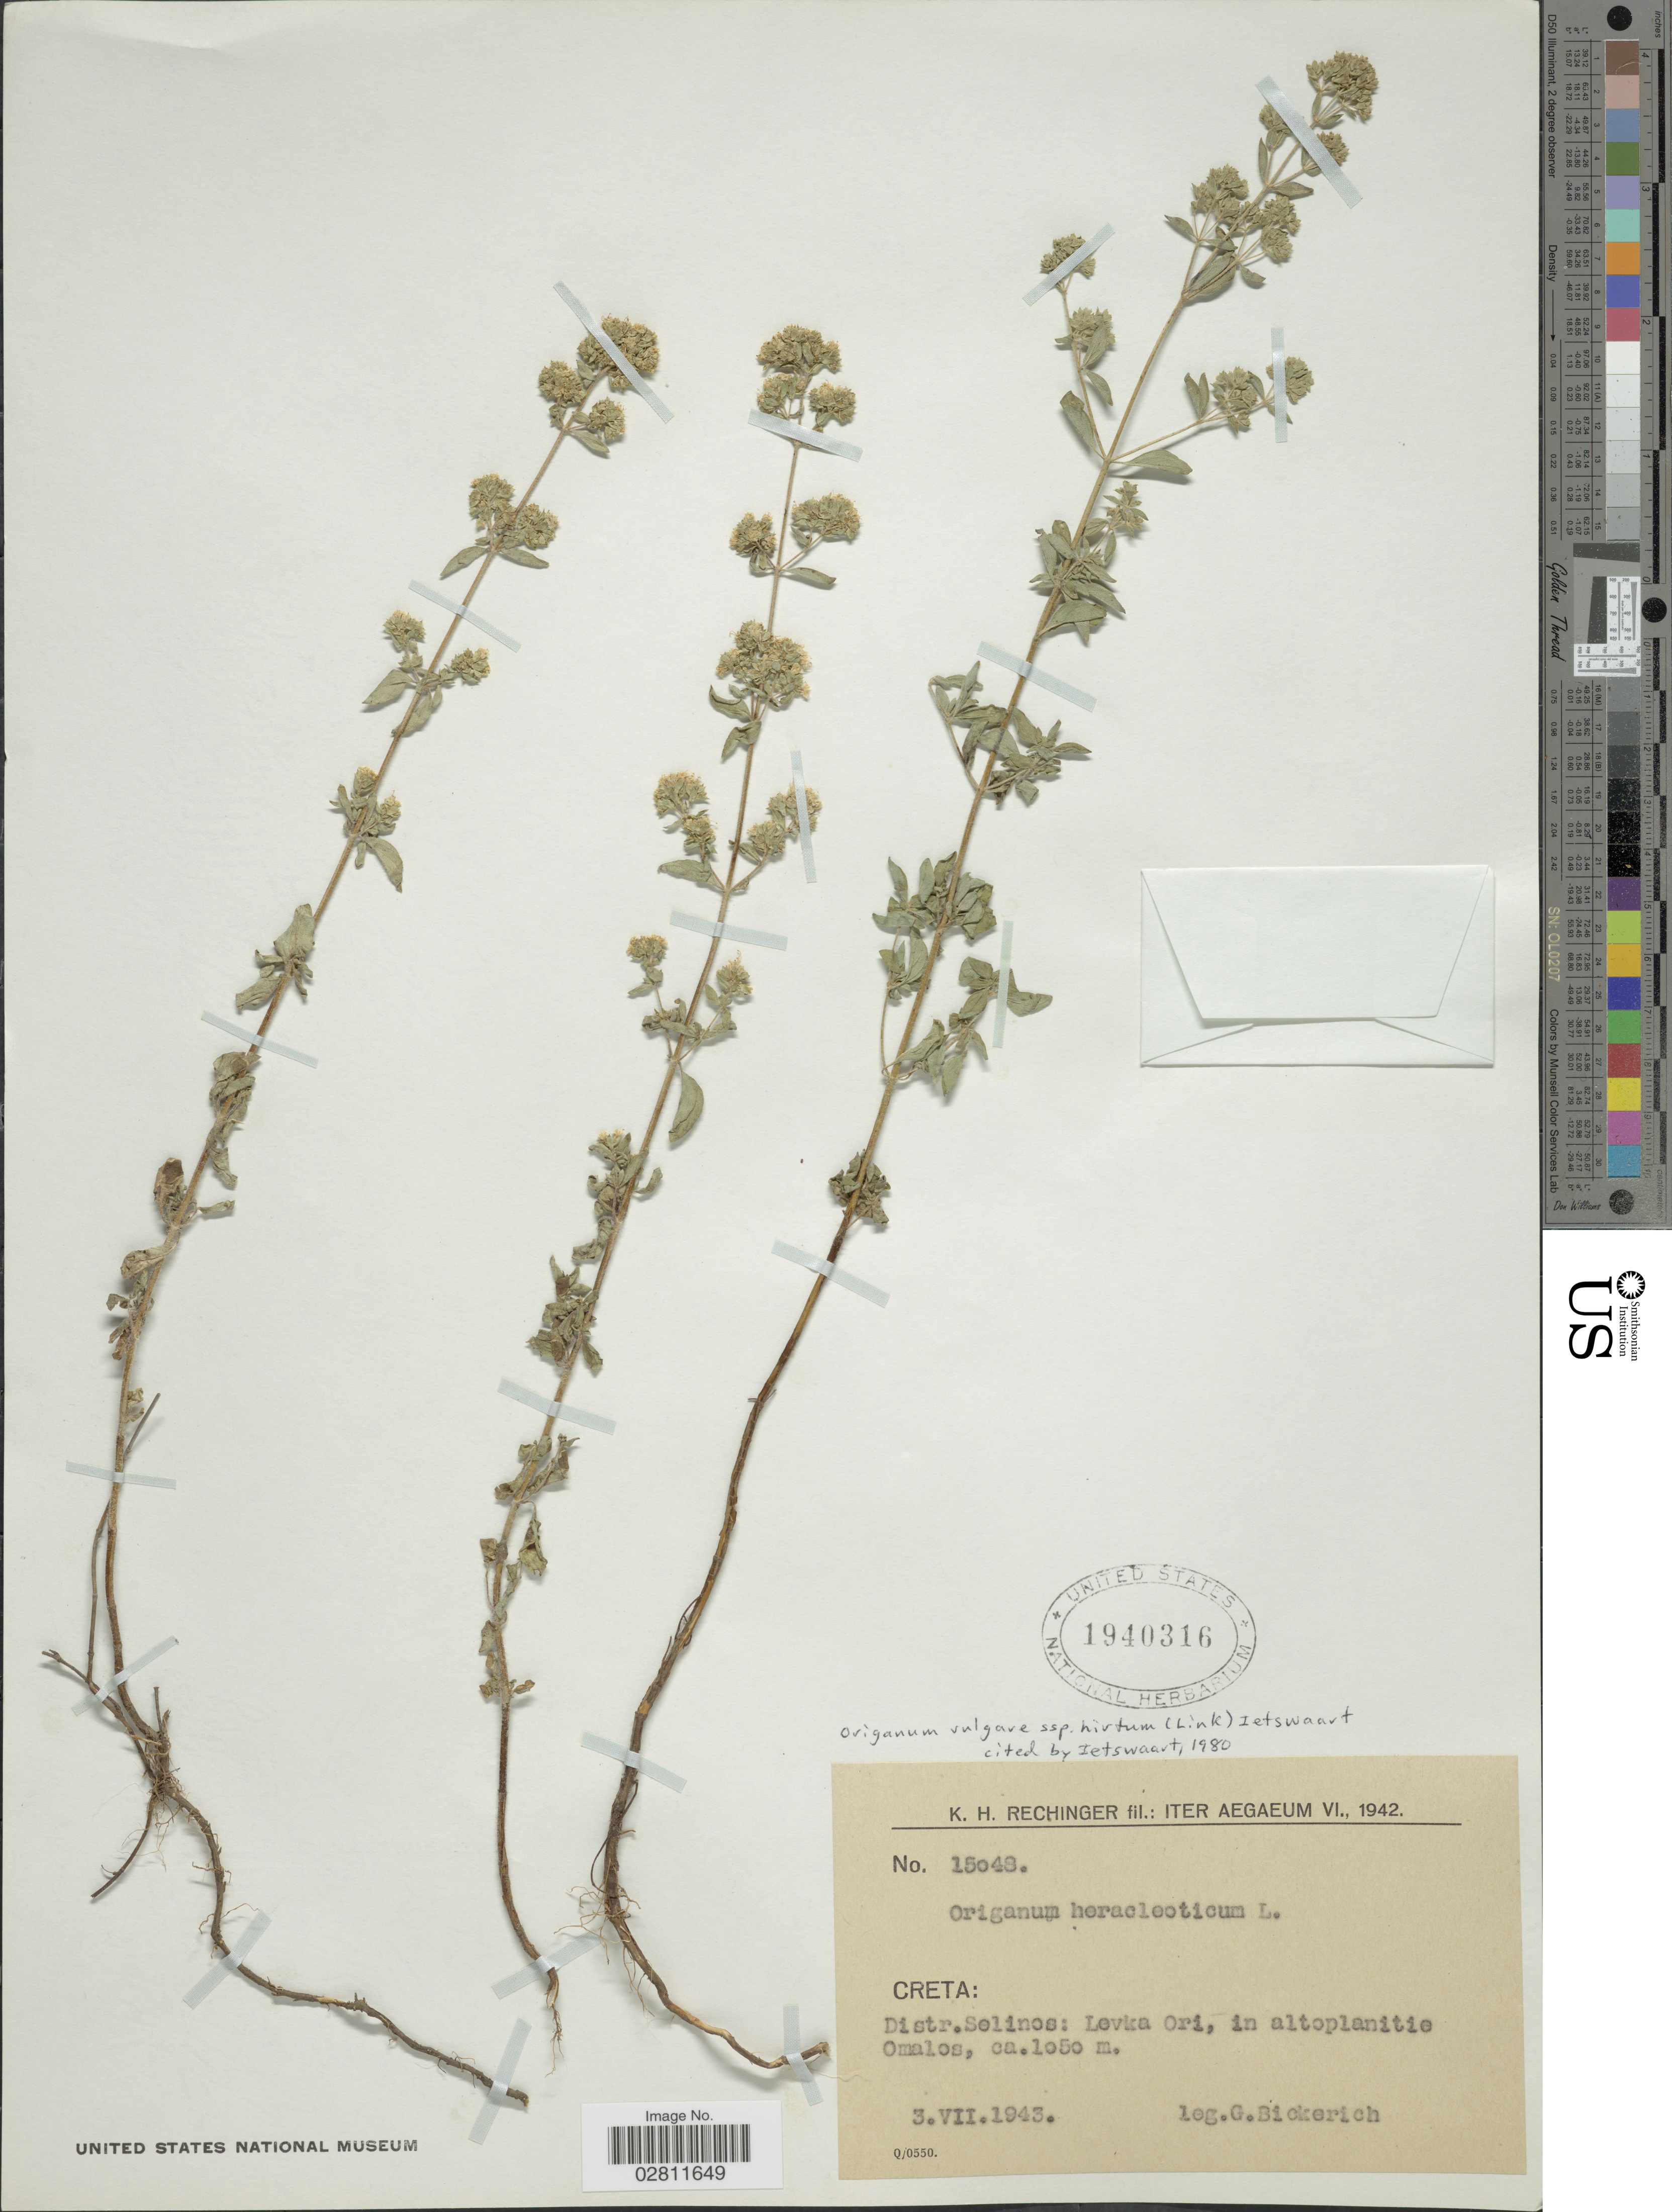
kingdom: Plantae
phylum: Tracheophyta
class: Magnoliopsida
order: Lamiales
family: Lamiaceae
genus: Origanum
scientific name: Origanum vulgare subsp. hirtum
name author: (Link) Ietsw.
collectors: Bickerich, G.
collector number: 15048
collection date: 1943-07-30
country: Greece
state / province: Crete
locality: Iter Aegaeum. Creta: Distr. Selinos: Levka Ori, in altoplanitie Omalos.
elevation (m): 1050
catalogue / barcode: US 1940316